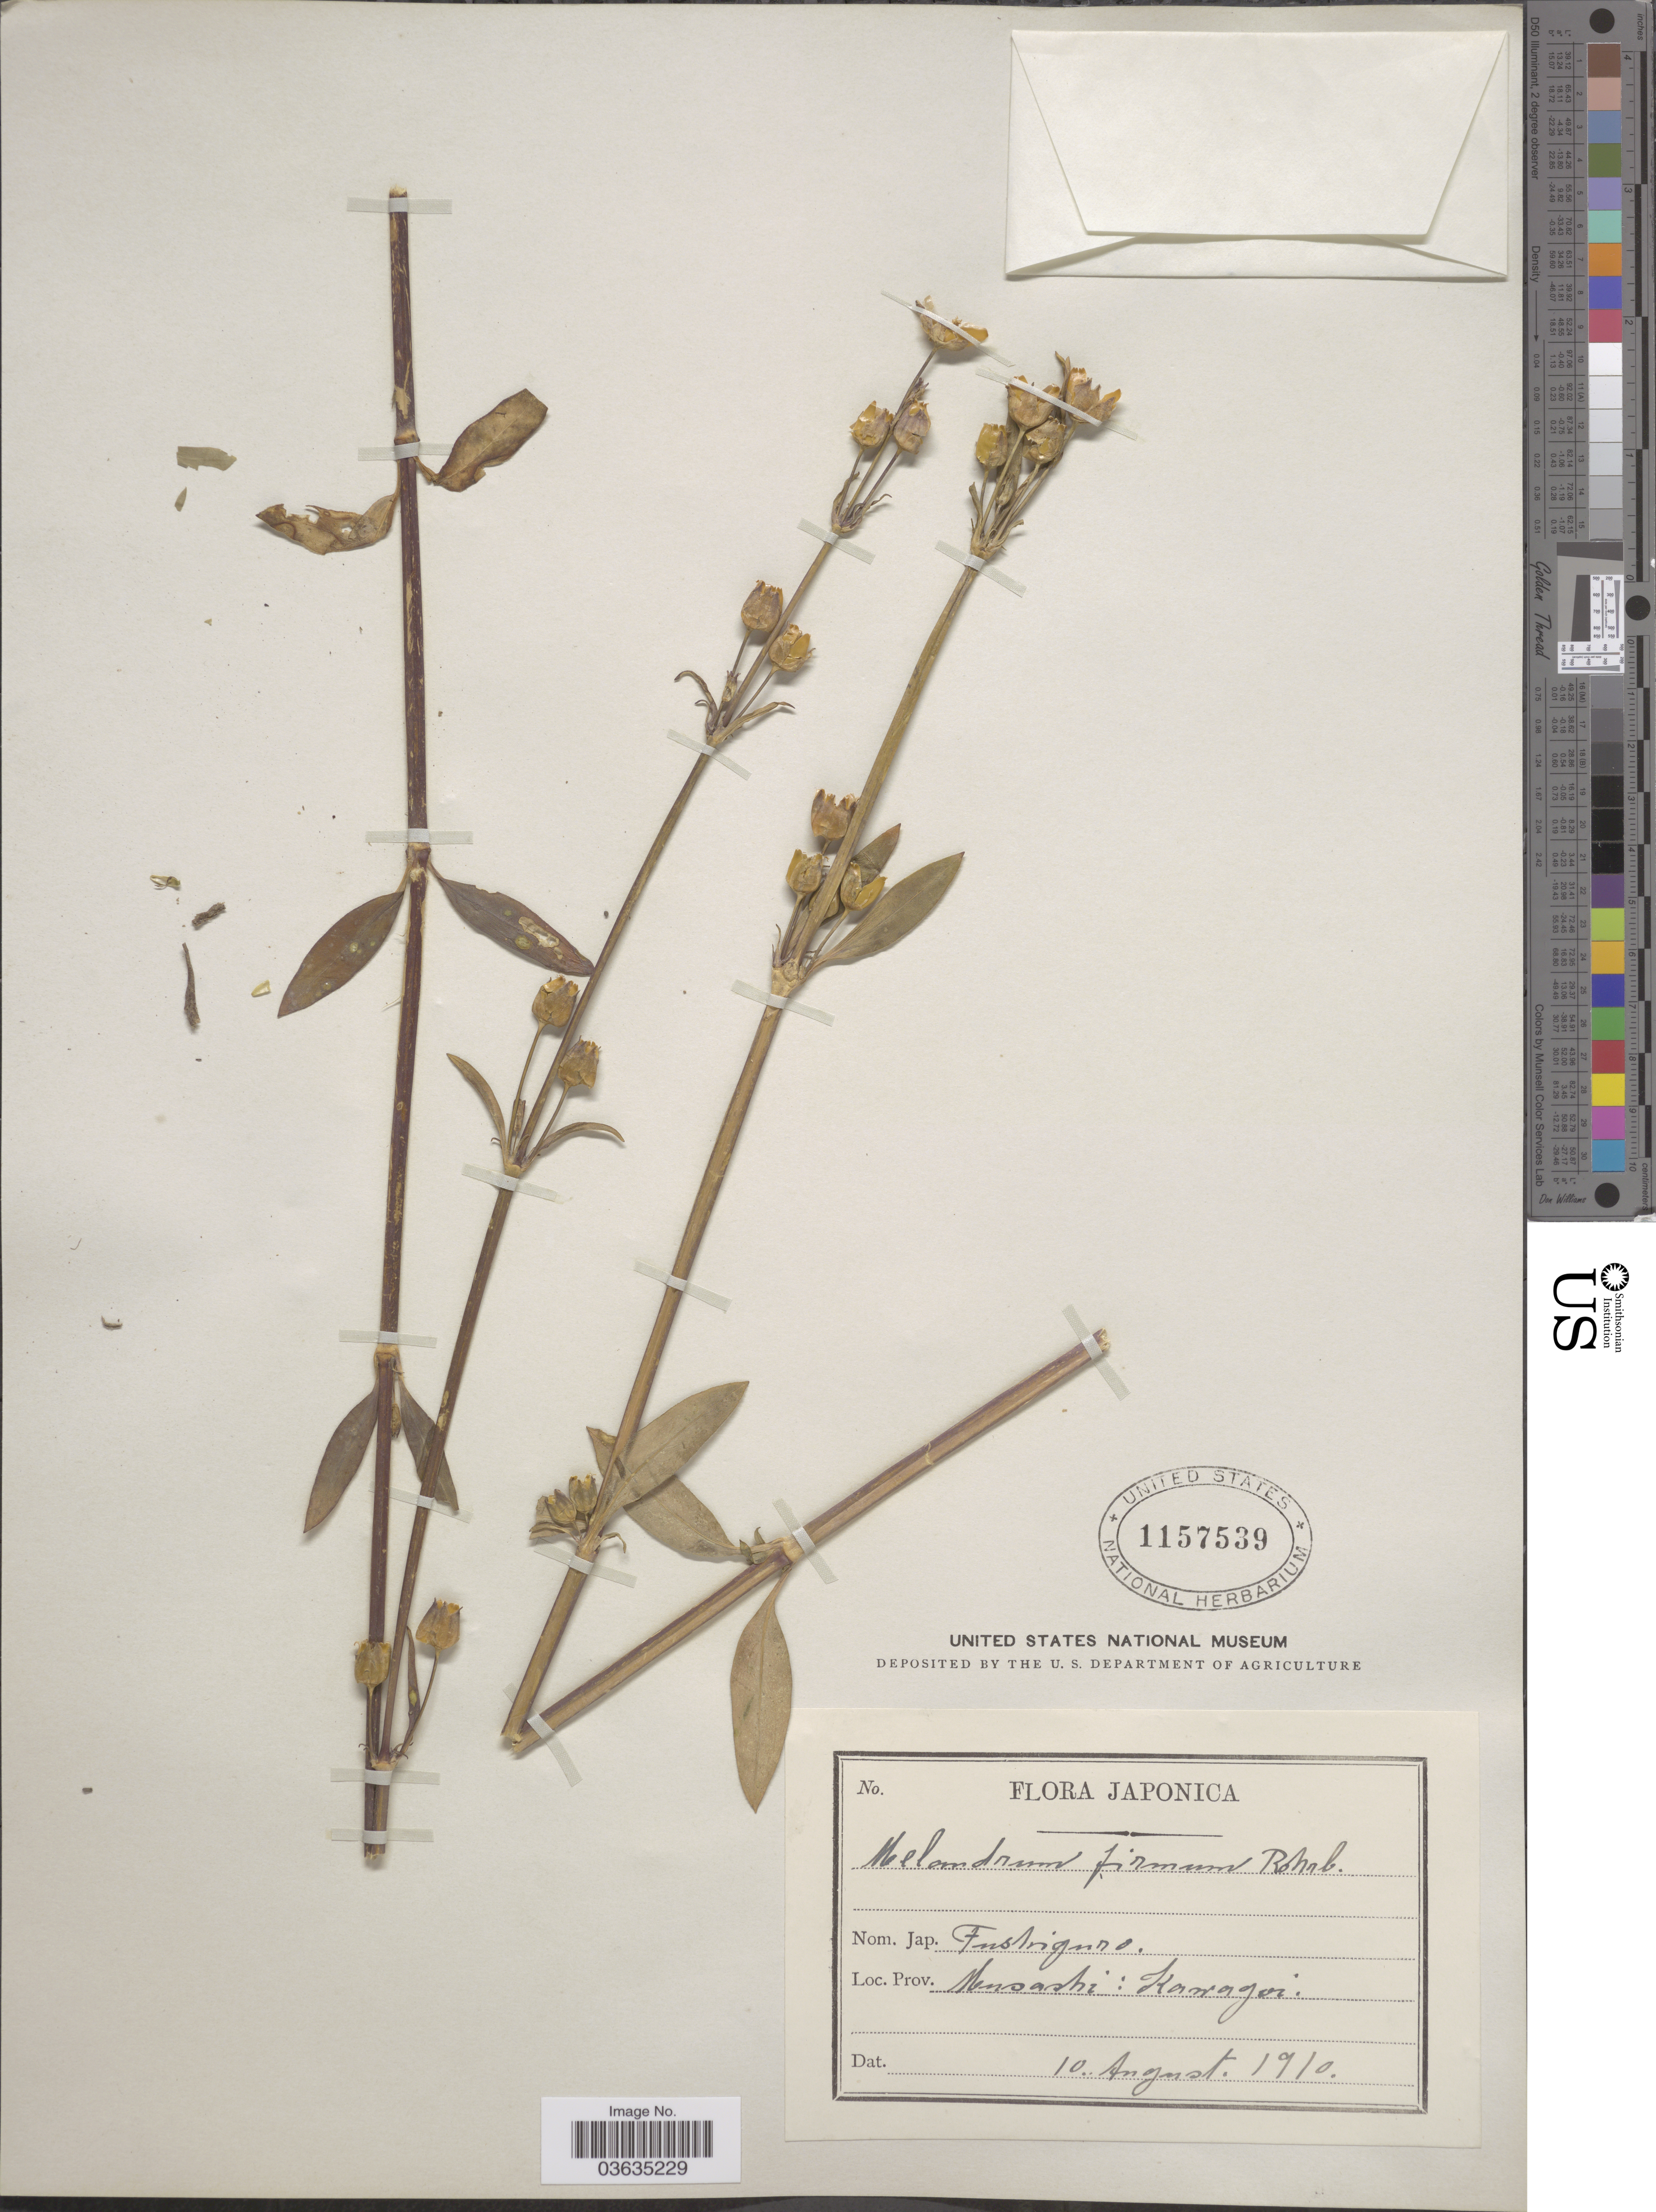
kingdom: Plantae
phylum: Tracheophyta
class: Magnoliopsida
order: Caryophyllales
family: Caryophyllaceae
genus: Silene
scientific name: Silene firma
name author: Siebold & Zucc.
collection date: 1910-08-10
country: Japan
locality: Musashi: Kawagoi.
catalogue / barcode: US 1157539